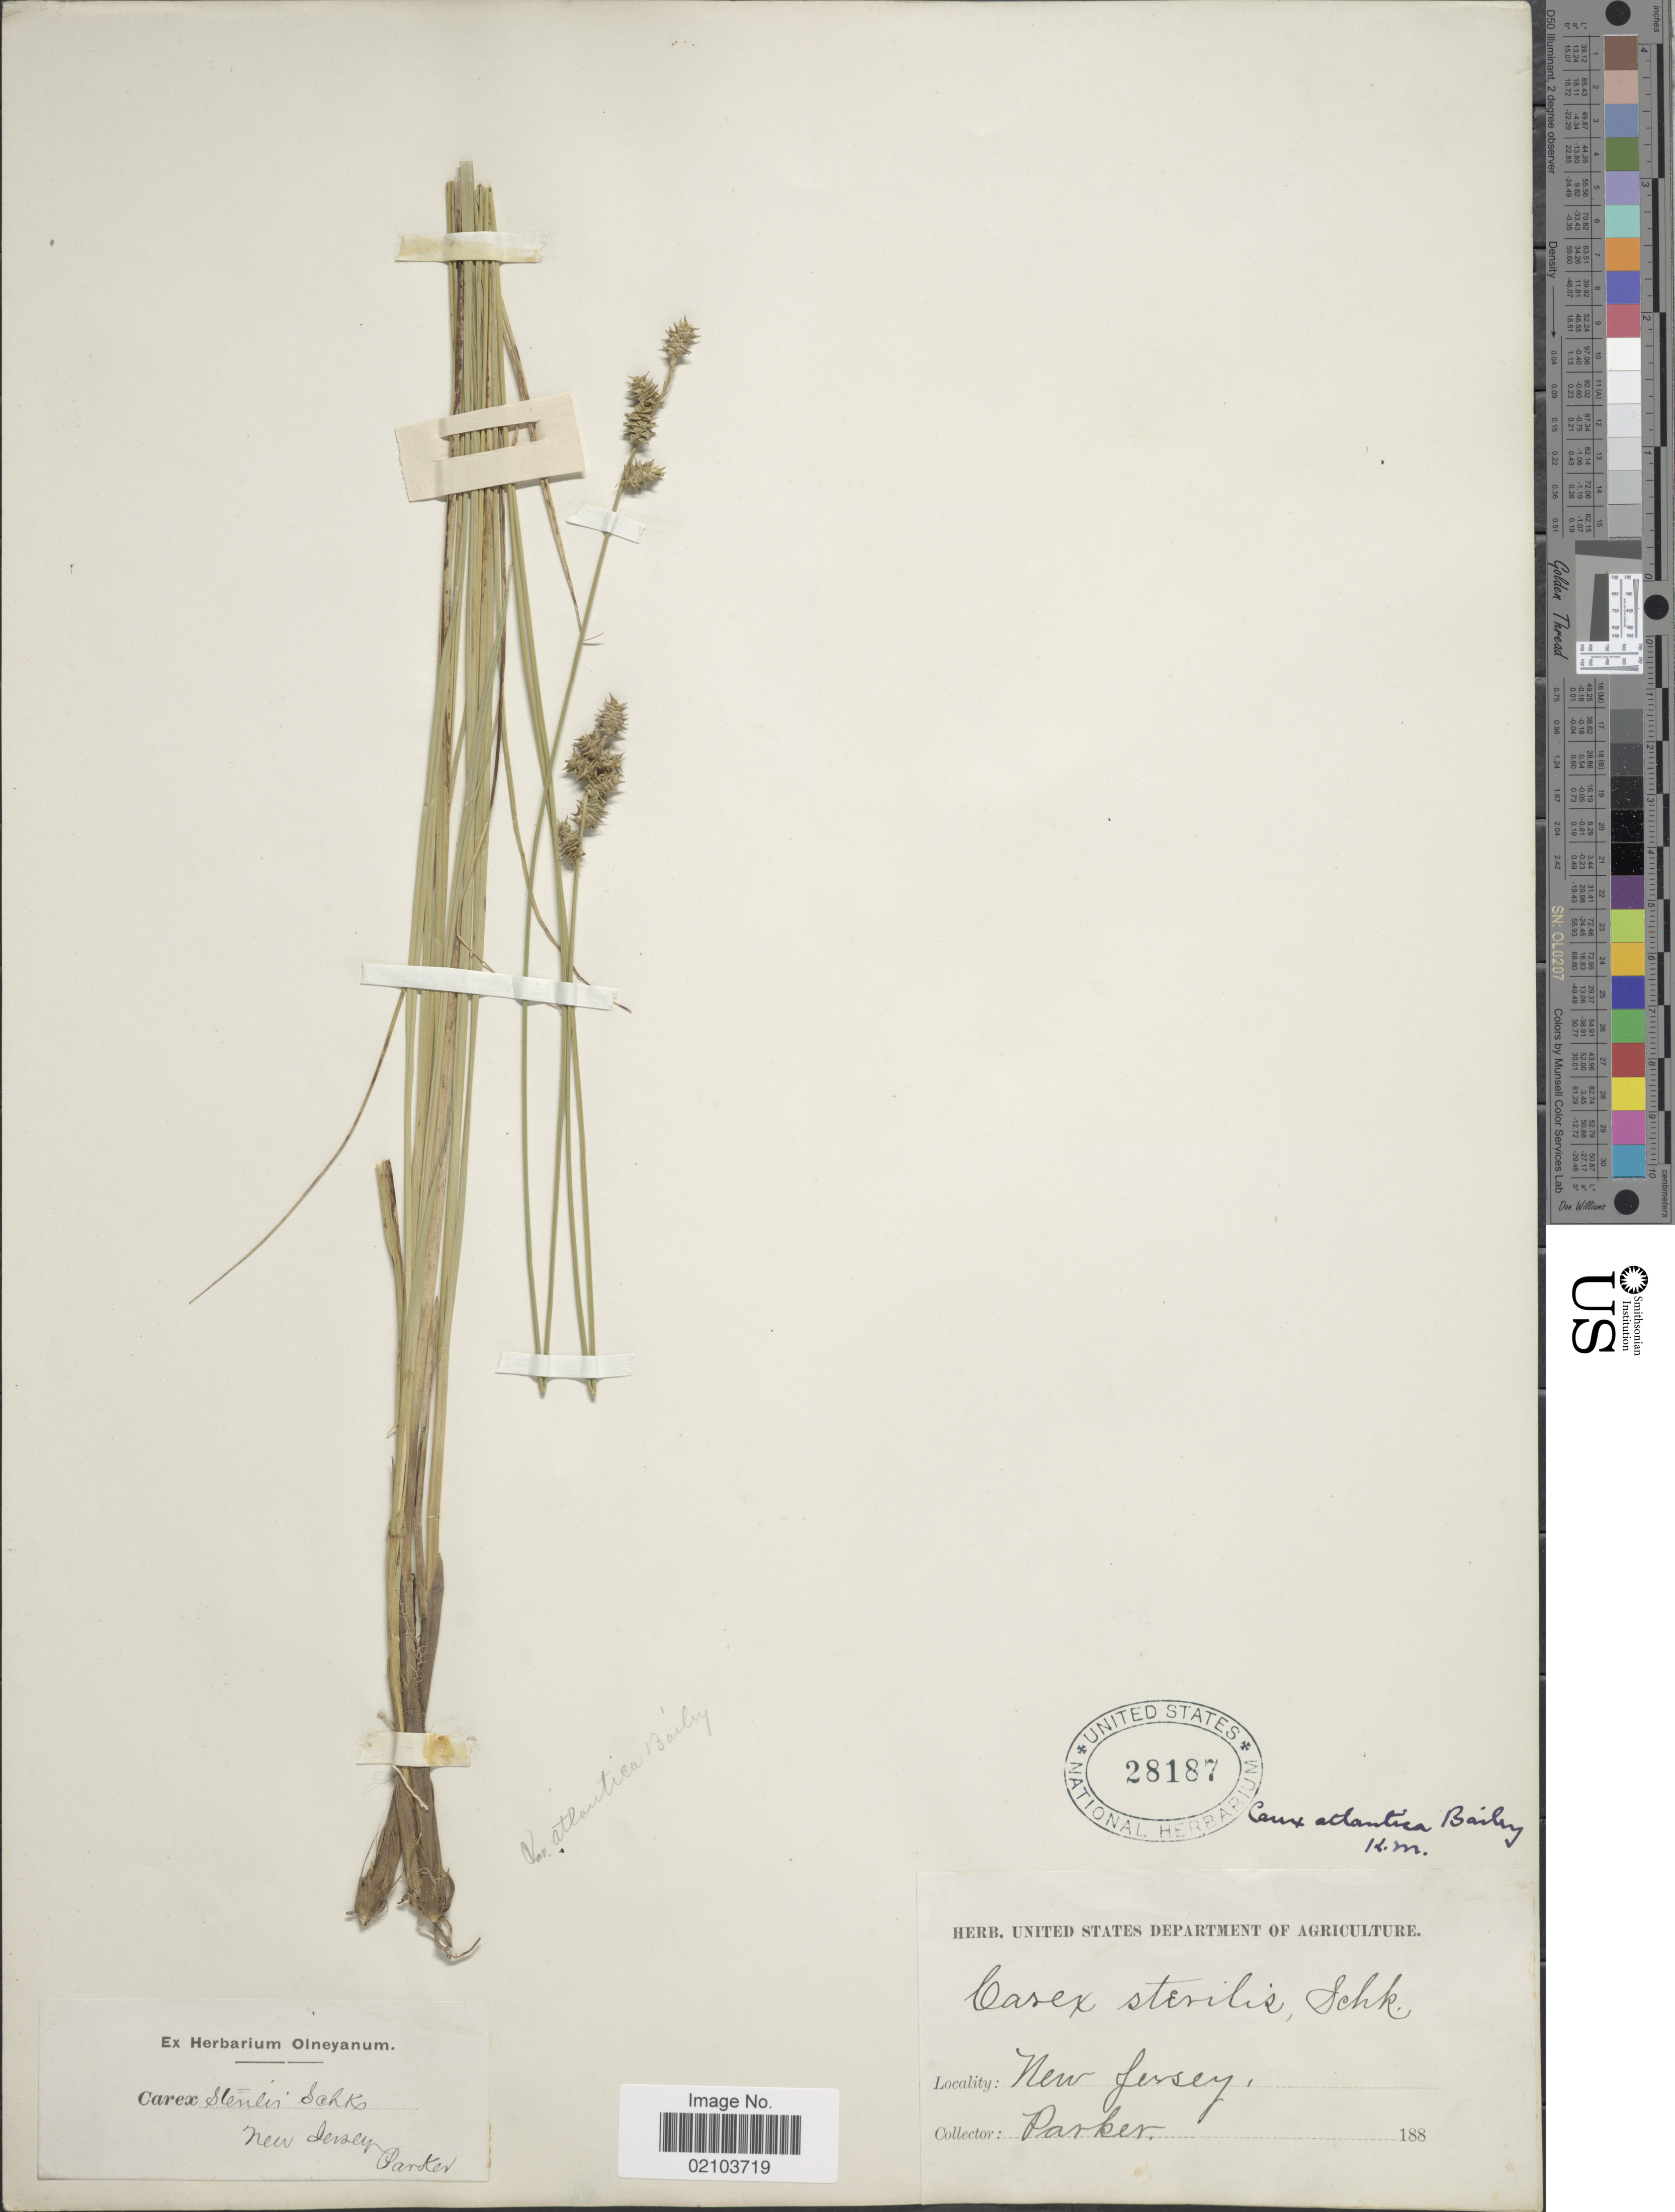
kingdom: Plantae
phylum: Tracheophyta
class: Liliopsida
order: Poales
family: Cyperaceae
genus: Carex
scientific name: Carex atlantica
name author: L.H. Bailey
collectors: -. Parker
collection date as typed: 188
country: United States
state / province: New Jersey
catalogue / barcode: US 28187